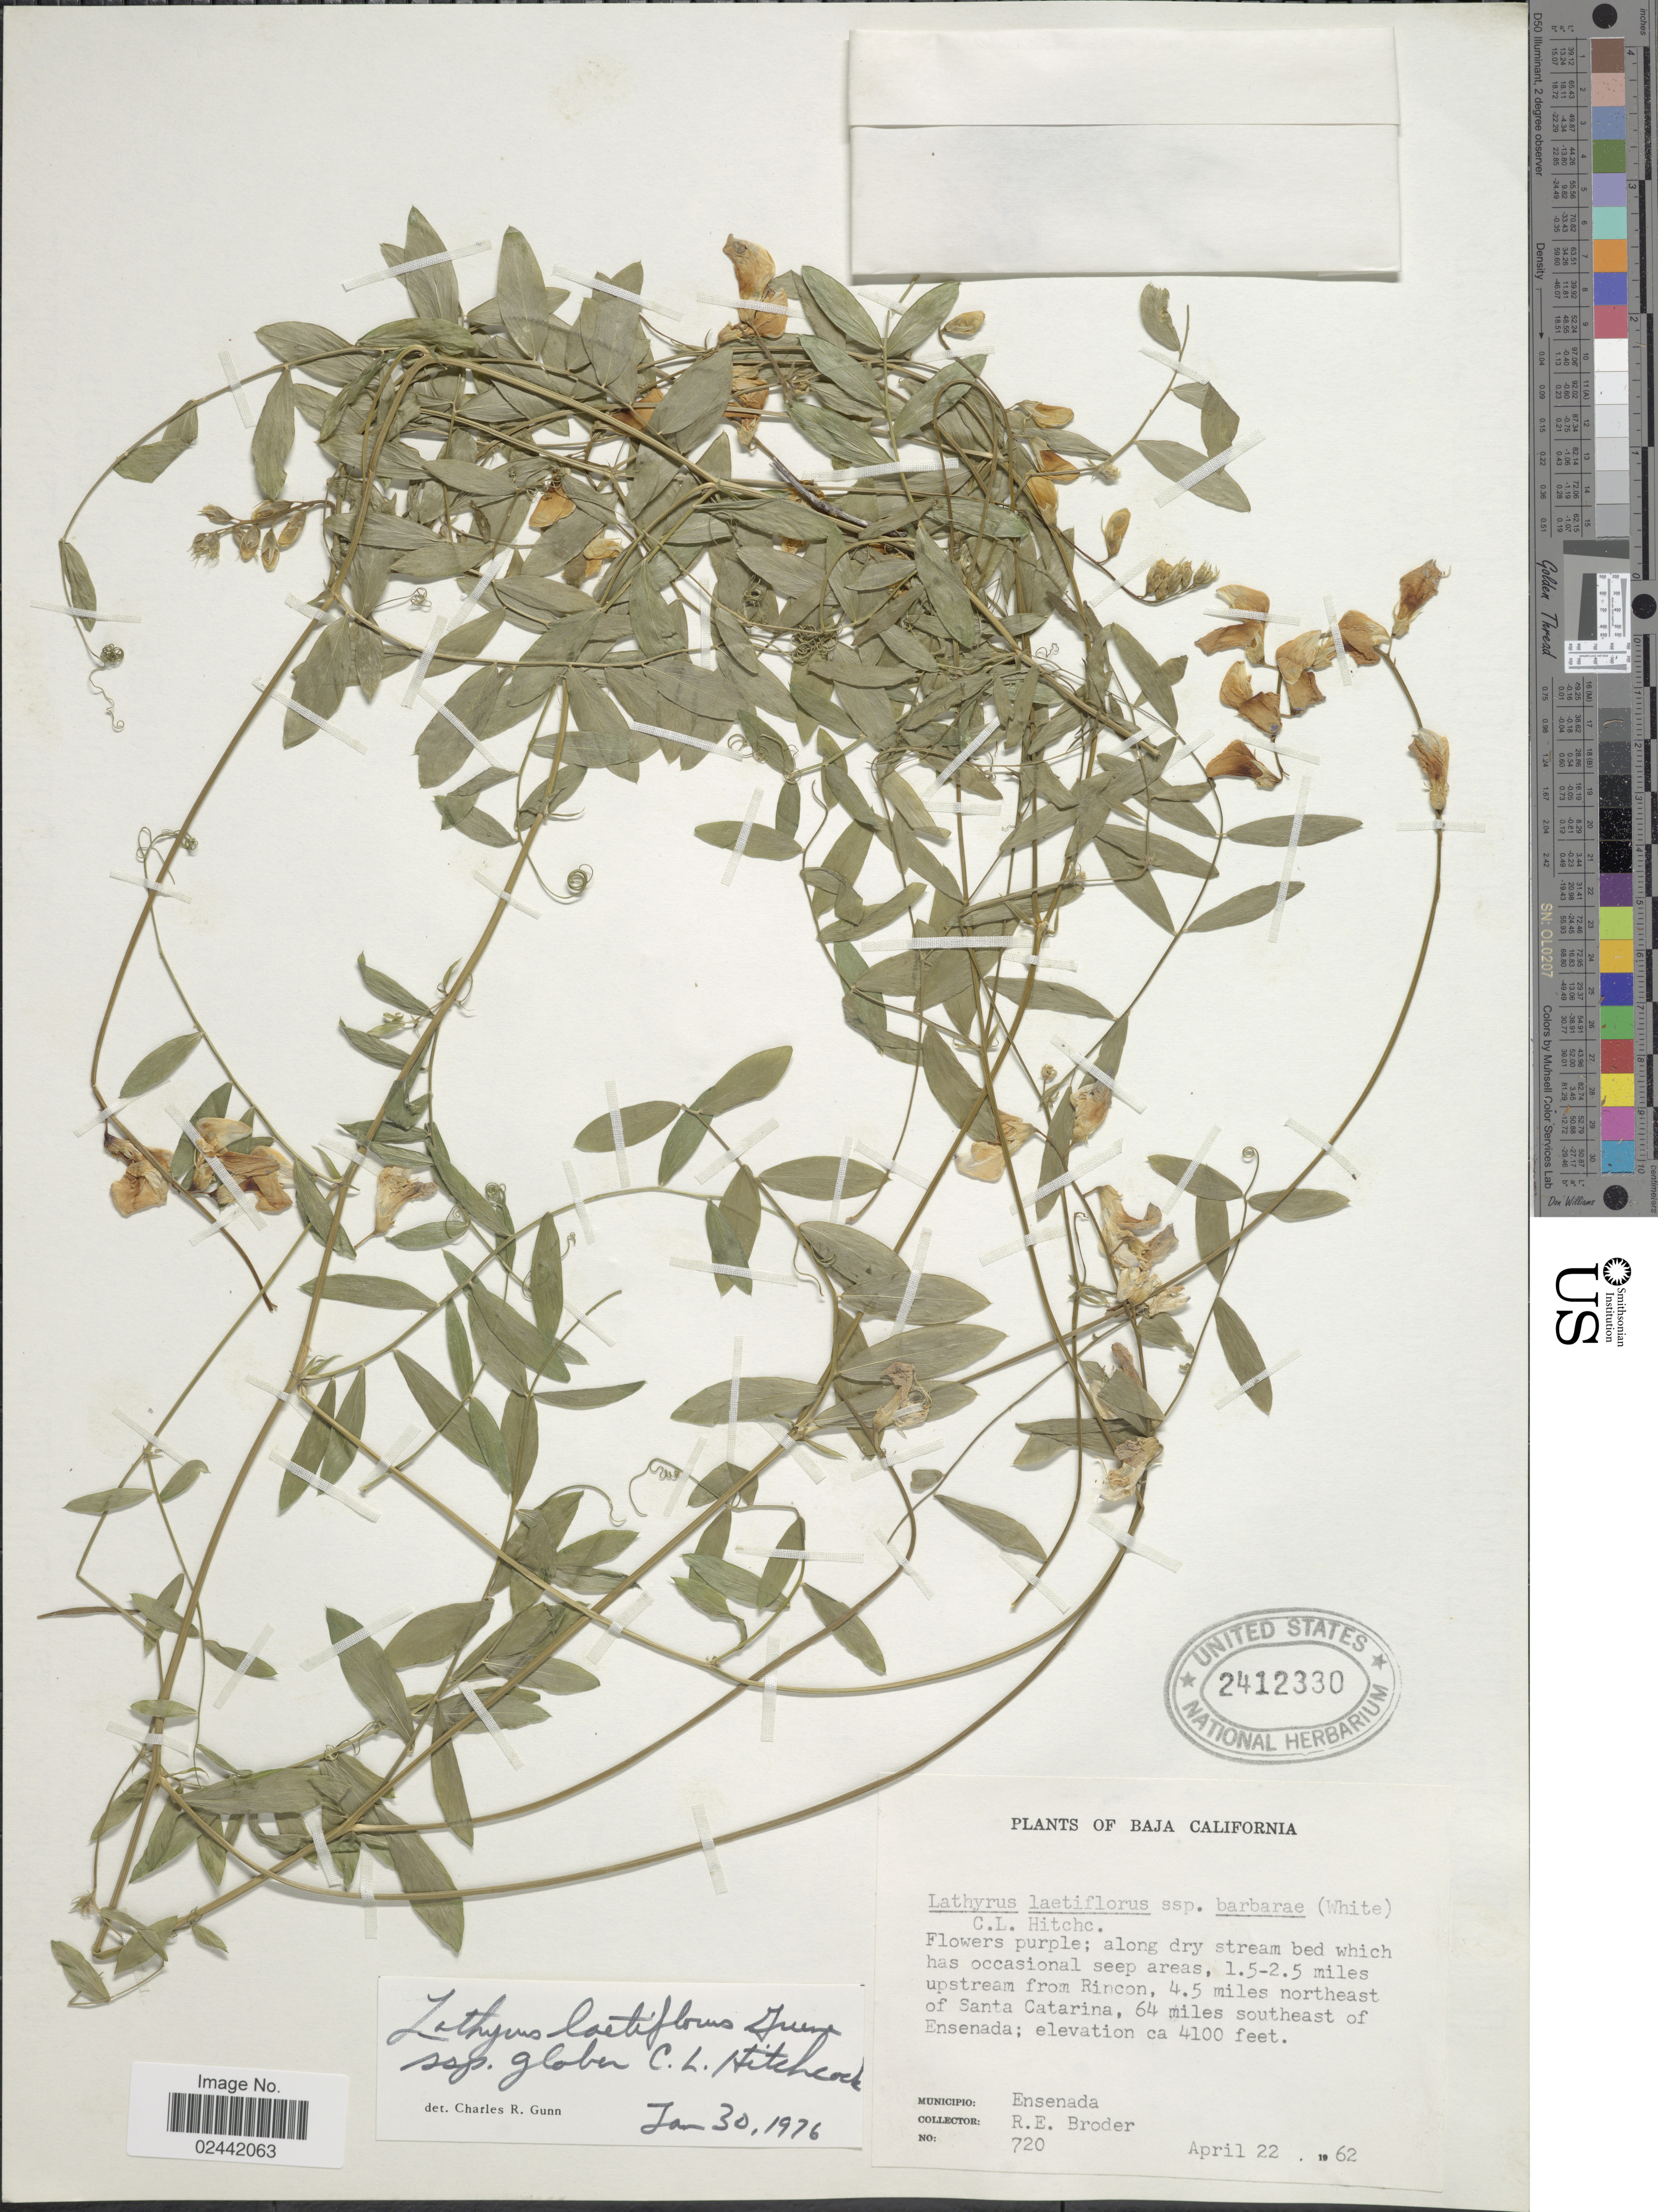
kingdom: Plantae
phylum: Tracheophyta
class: Magnoliopsida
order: Fabales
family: Fabaceae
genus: Lathyrus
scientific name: Lathyrus laetiflorus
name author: Greene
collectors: R. Broder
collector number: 720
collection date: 1962-04-22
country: Mexico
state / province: Baja California Norte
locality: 1.5-2.5 miles upstream from Rincon, 4.5 miles northeast of Santa Catarina, 64 miles southeast of Ensenada. Municipio: Ensenada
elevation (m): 1250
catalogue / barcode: US 2412330